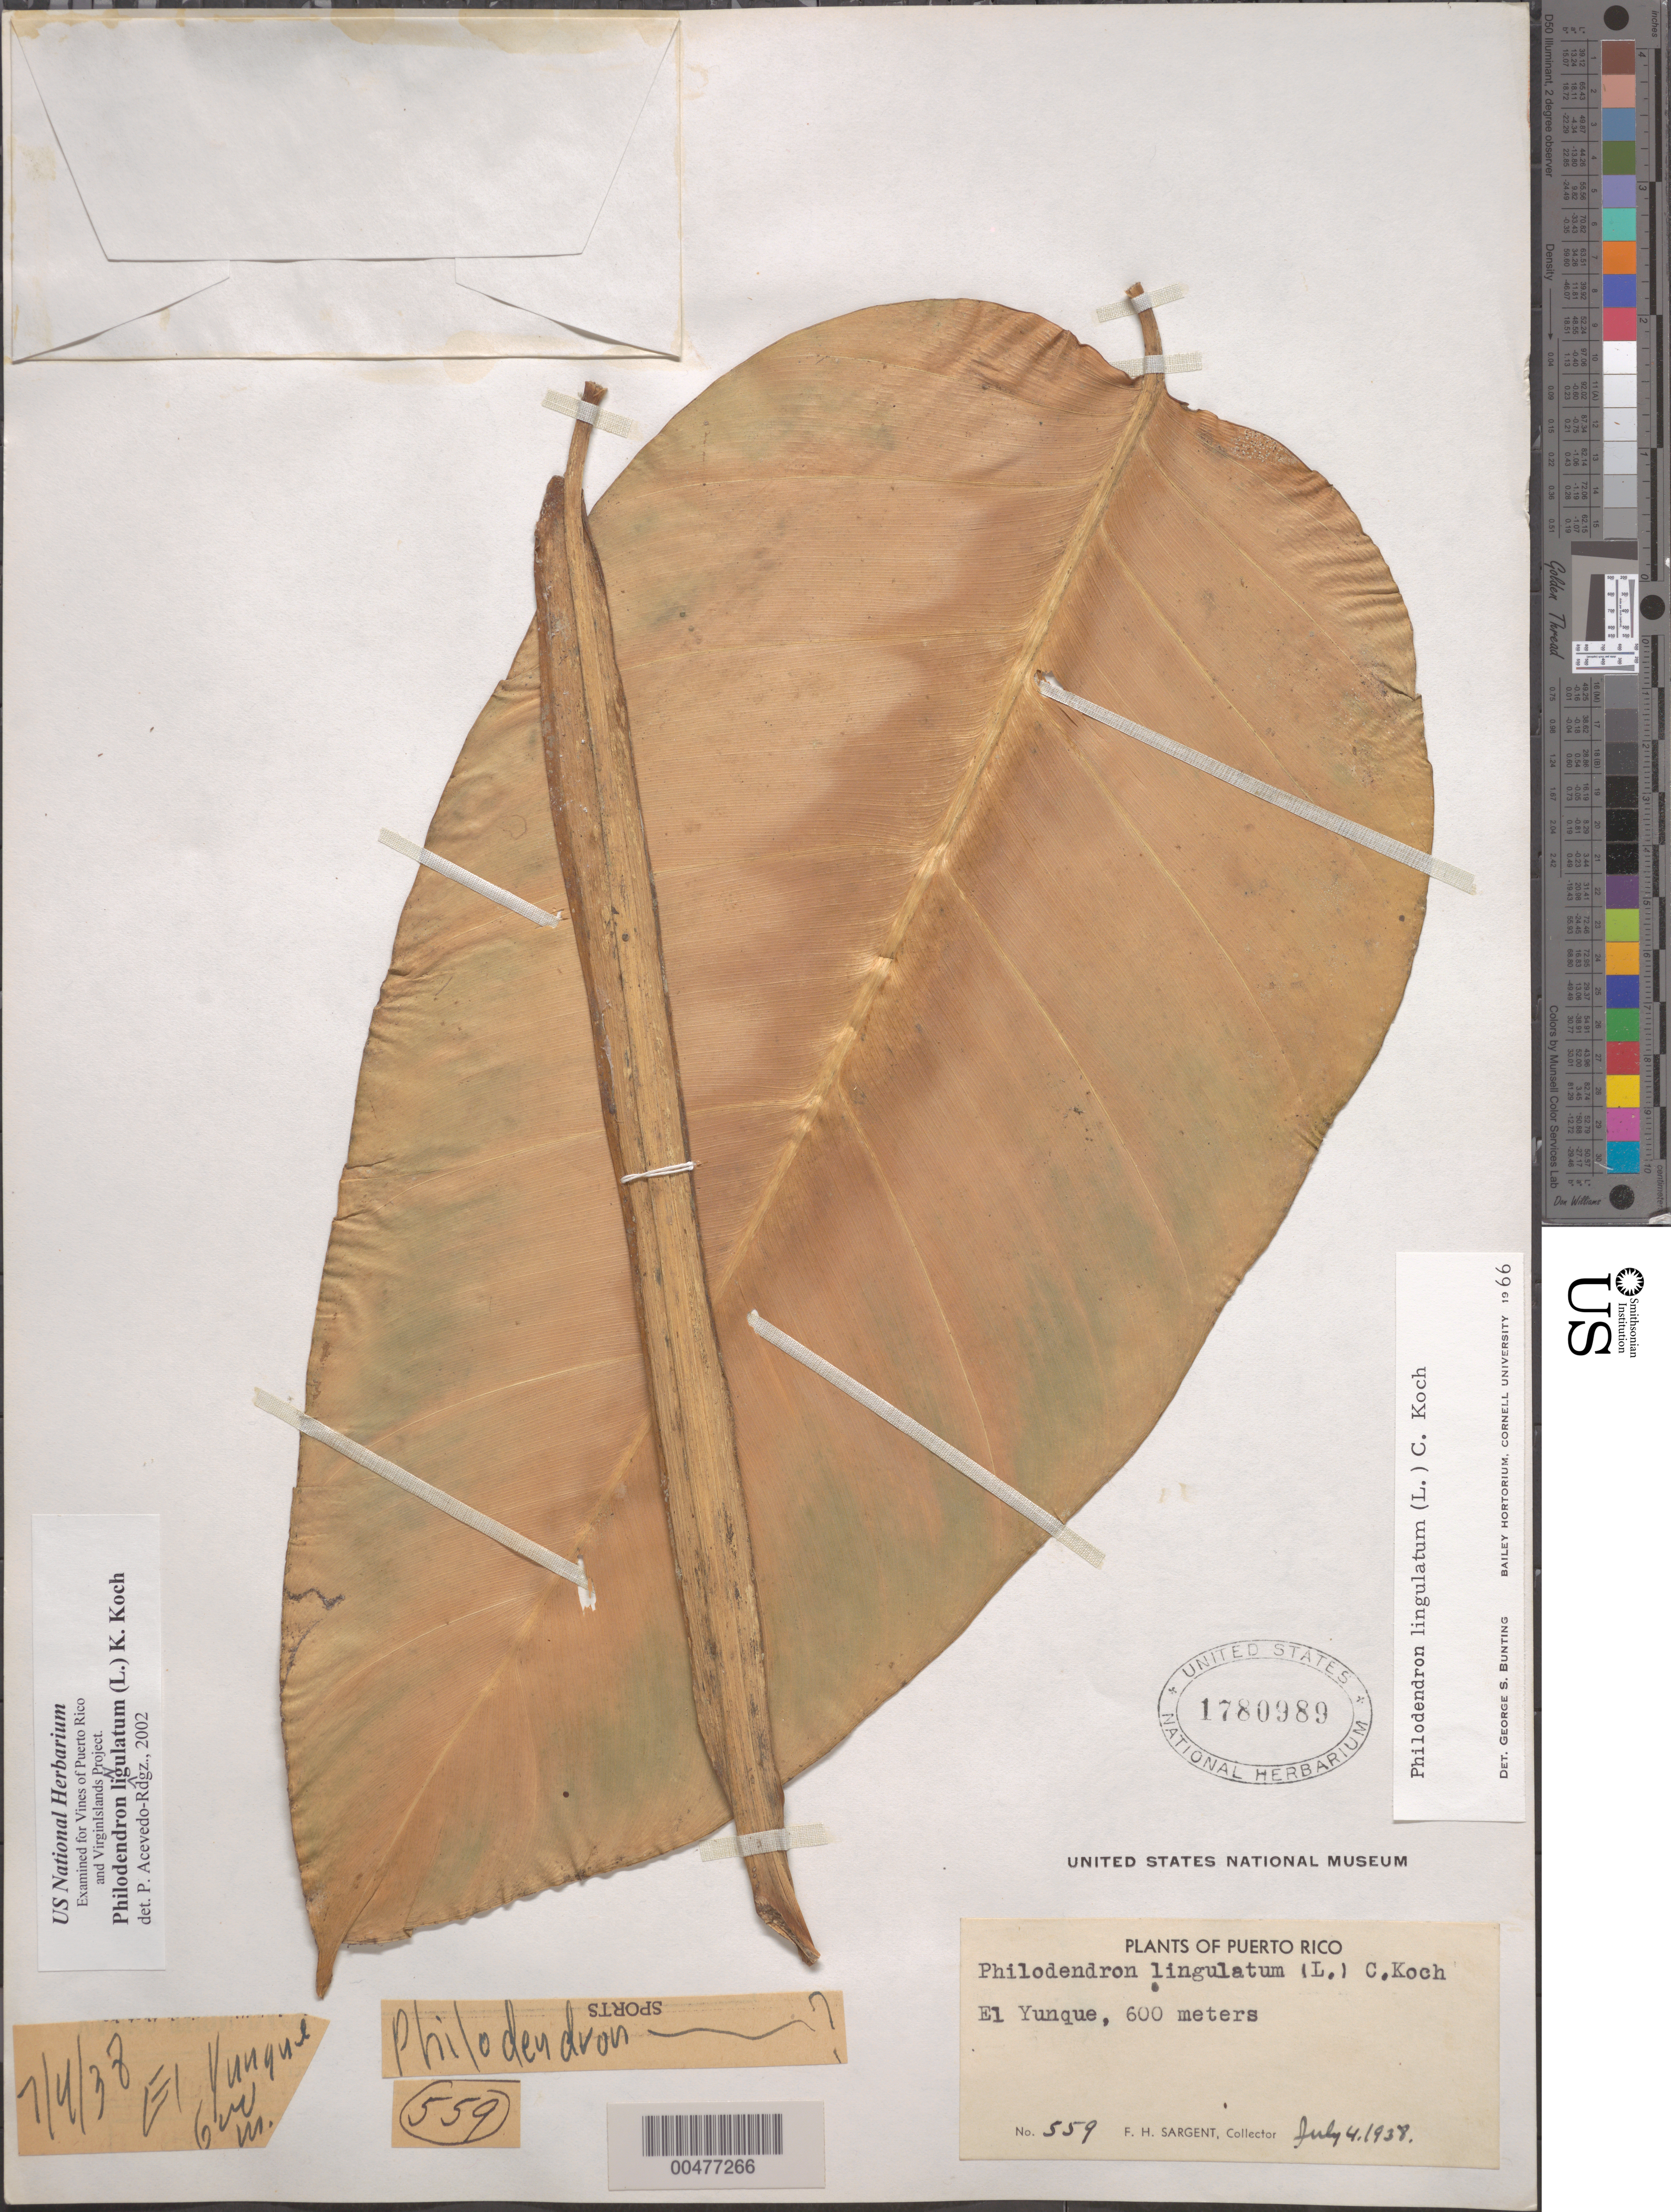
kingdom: Plantae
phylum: Tracheophyta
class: Liliopsida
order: Alismatales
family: Araceae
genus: Philodendron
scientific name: Philodendron lingulatum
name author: (L.) K. Koch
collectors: F. H. Sargent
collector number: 559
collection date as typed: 04 Jul 1938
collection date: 1938-07-04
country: Puerto Rico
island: Greater Antilles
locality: El Yunque.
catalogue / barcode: US 1780989